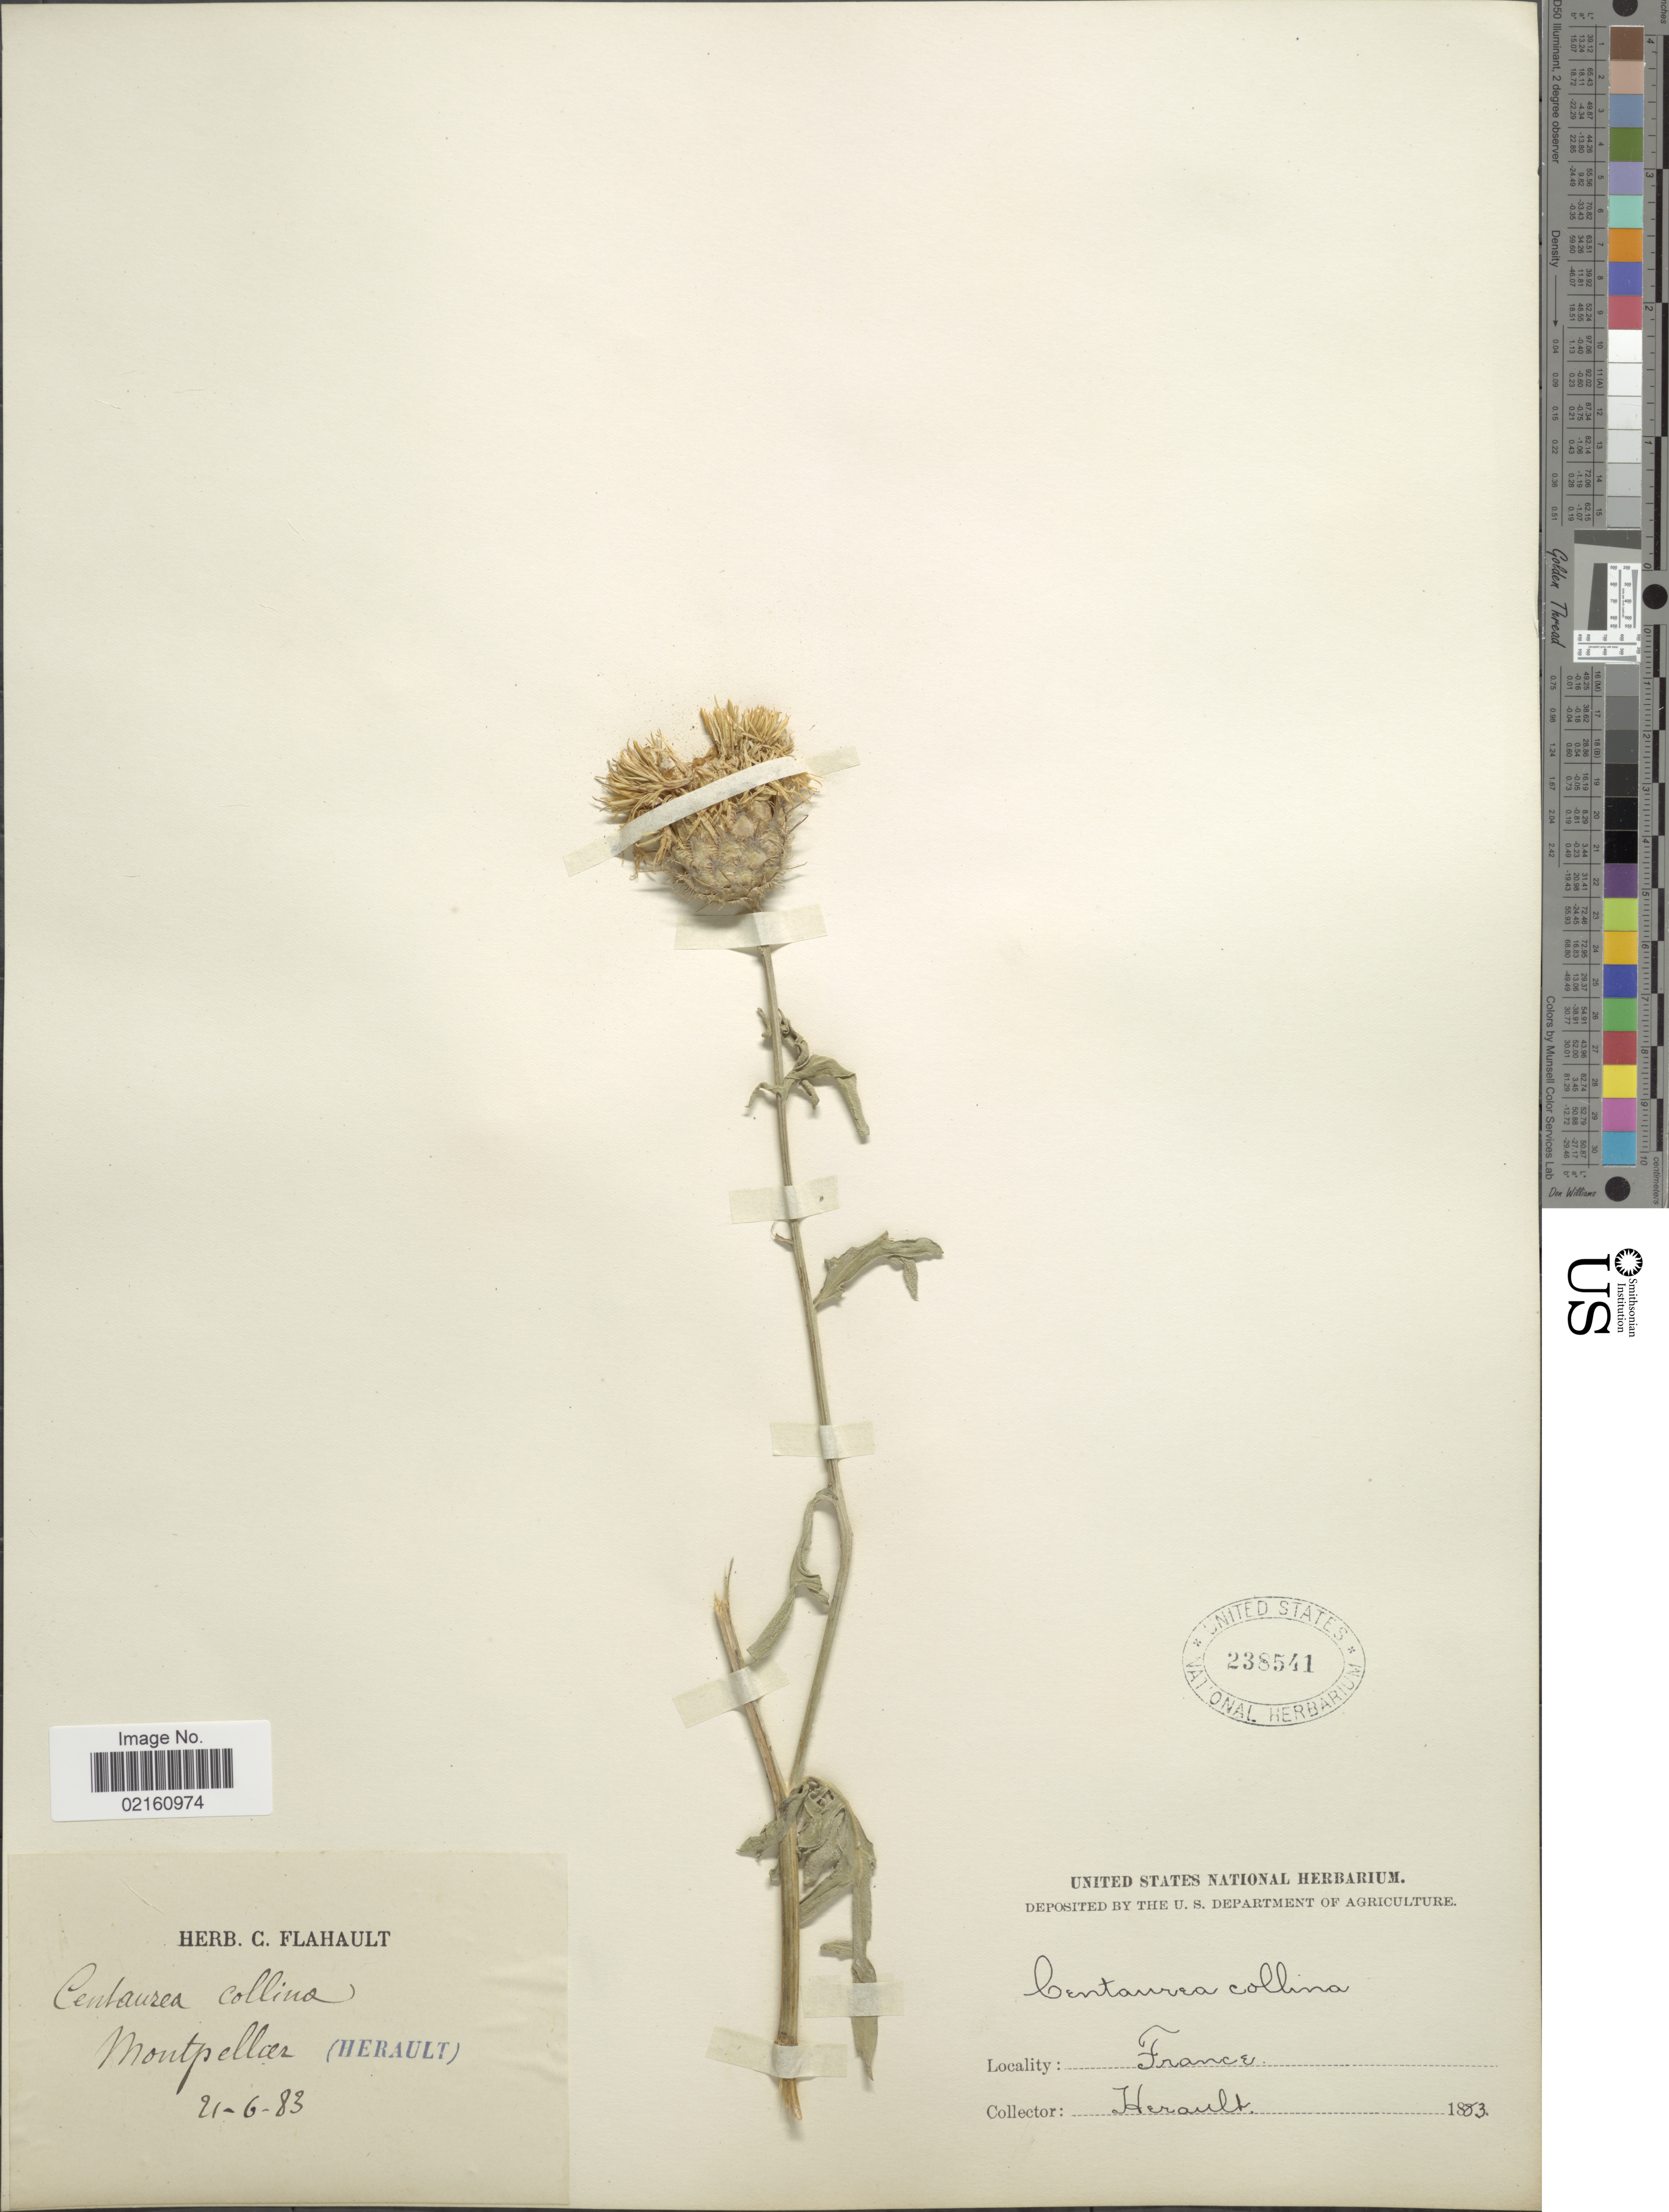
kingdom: Plantae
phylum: Tracheophyta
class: Magnoliopsida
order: Asterales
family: Asteraceae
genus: Centaurea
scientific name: Centaurea collina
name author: L.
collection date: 1883-06-21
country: France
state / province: Occitanie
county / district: Hérault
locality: Montpellier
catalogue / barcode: US 238541